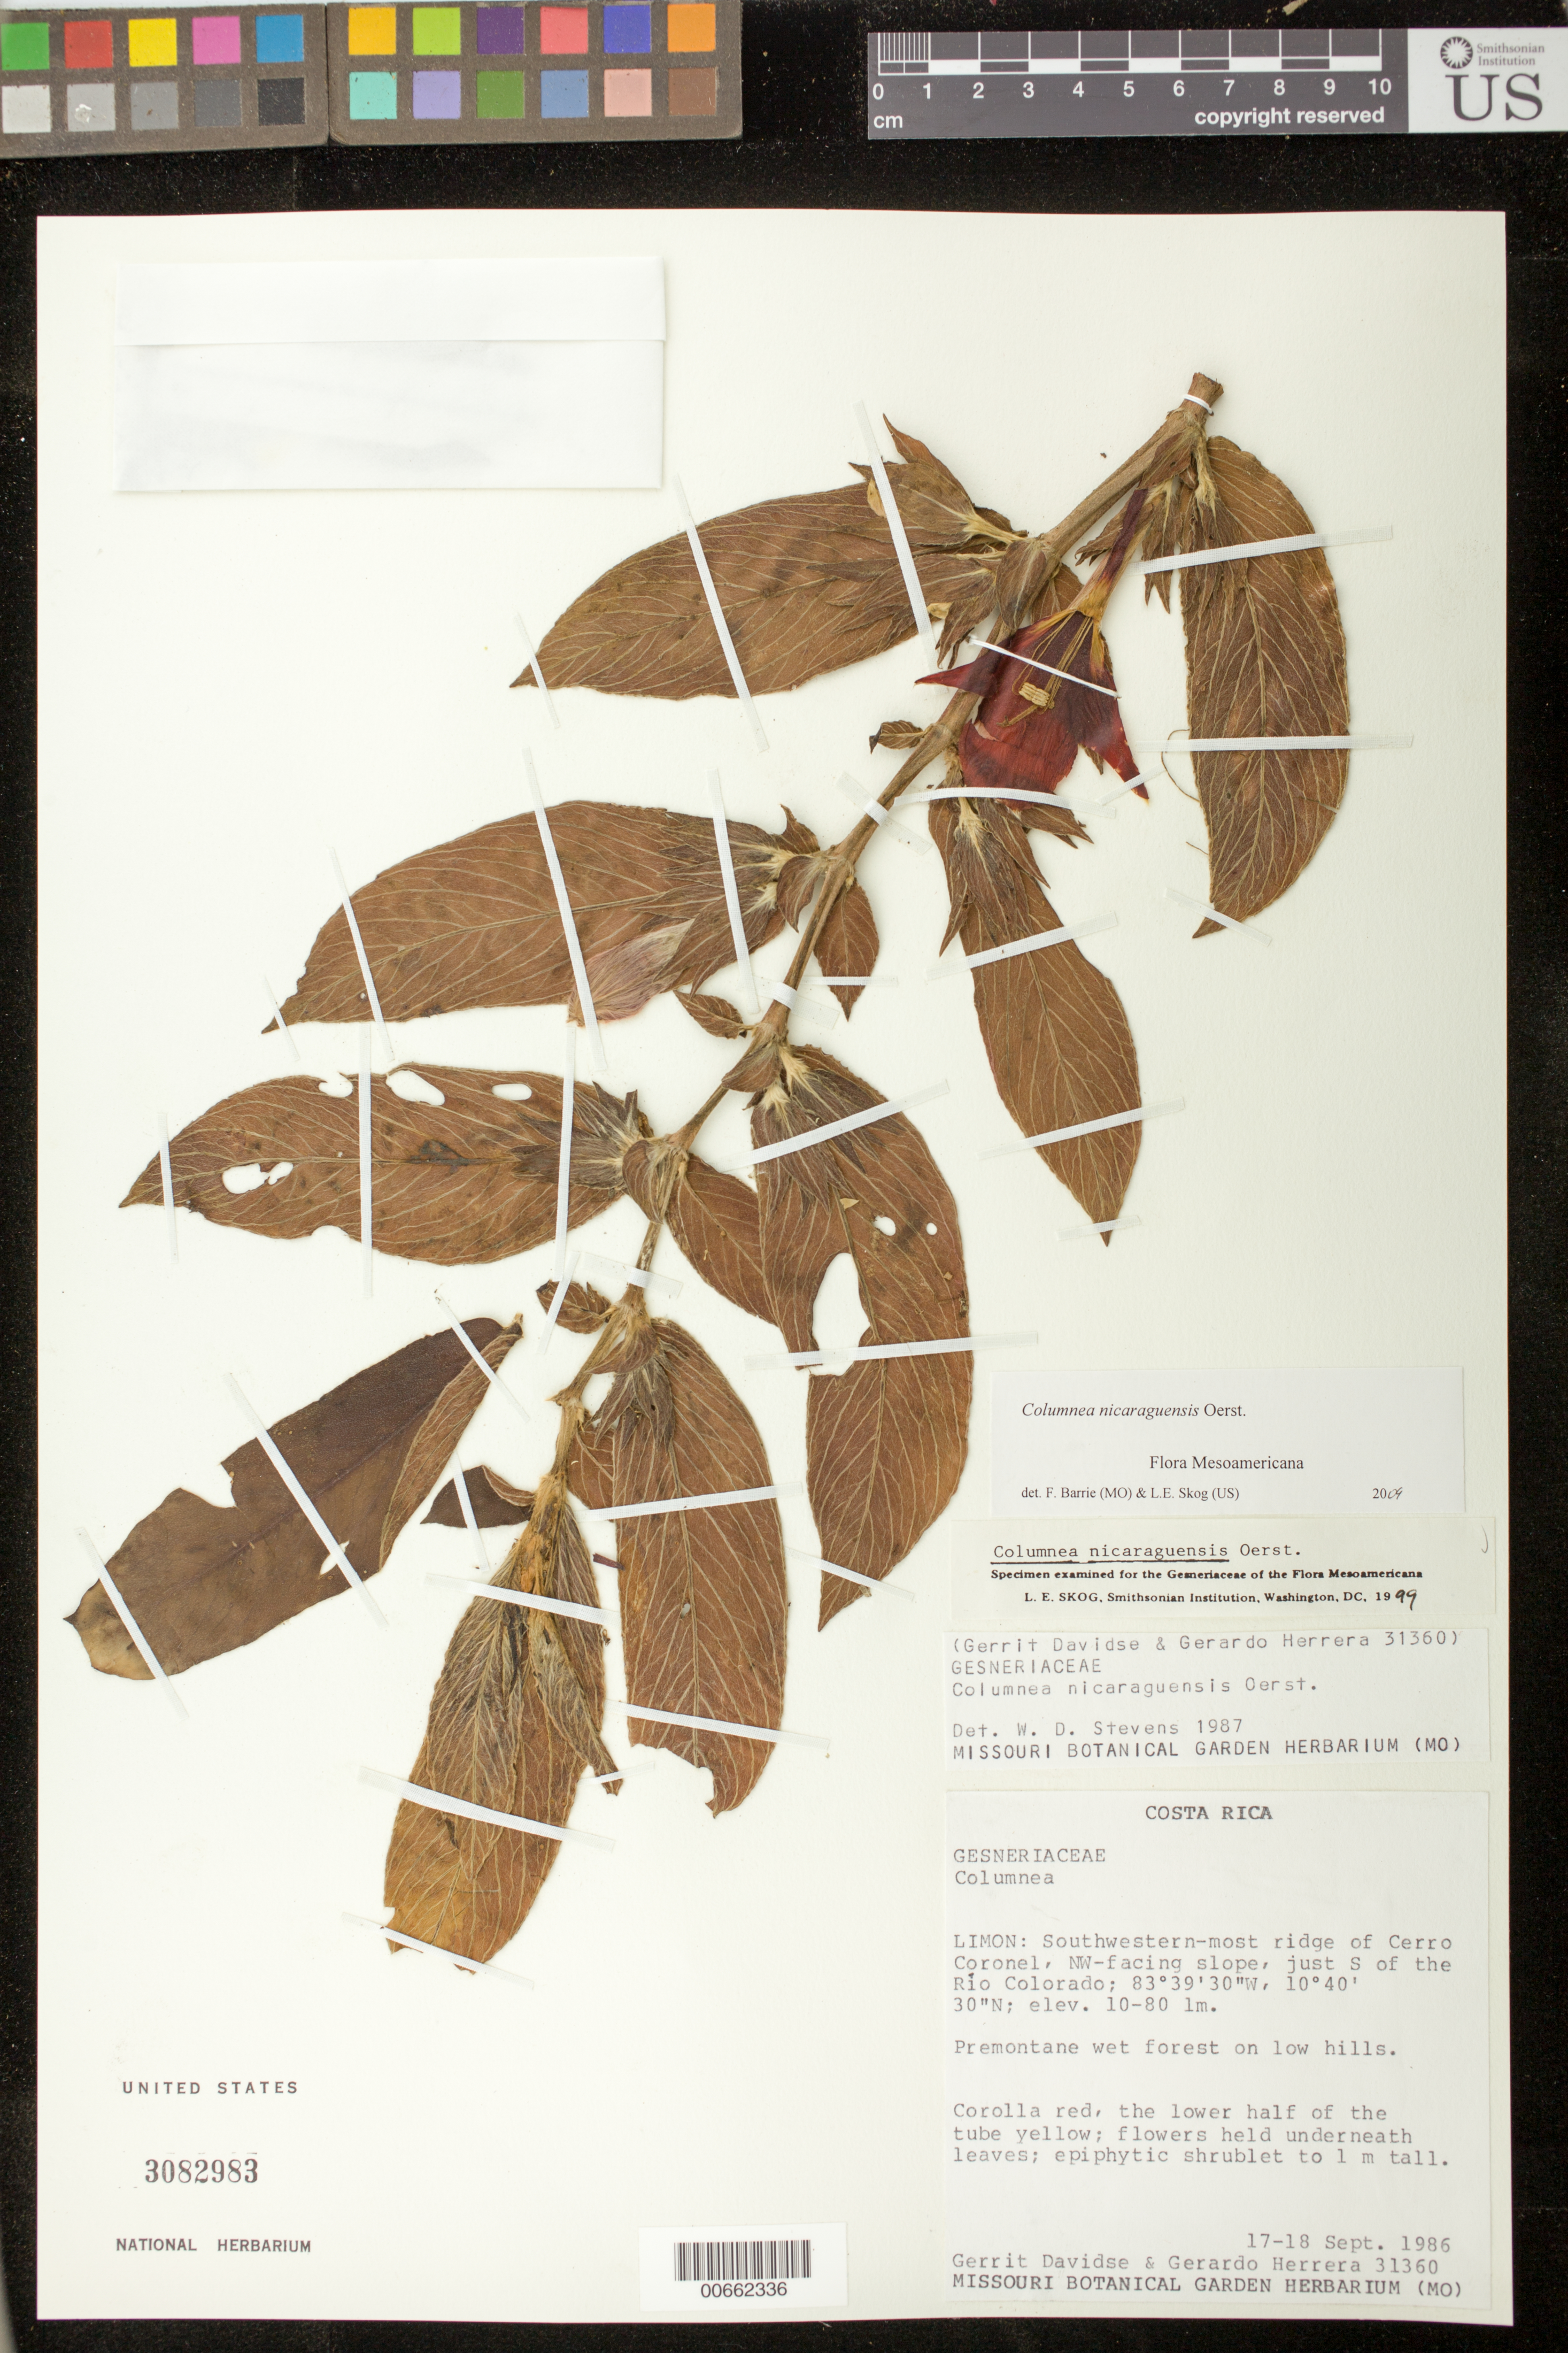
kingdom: Plantae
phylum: Tracheophyta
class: Magnoliopsida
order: Lamiales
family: Gesneriaceae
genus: Columnea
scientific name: Columnea nicaraguensis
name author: Oerst.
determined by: Skog, Laurence E.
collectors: G. Davidse & G. Herrera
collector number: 31360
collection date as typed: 17-18 Sep 1986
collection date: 1986-09-17/1986-09-18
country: Costa Rica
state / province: Limón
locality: Southwestern-most ridge of Cerro Coronel, NW-facing slope, just S of the Rio Colorado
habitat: NW-facing slope, premontane wet forest on low hills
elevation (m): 10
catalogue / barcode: US 3082983